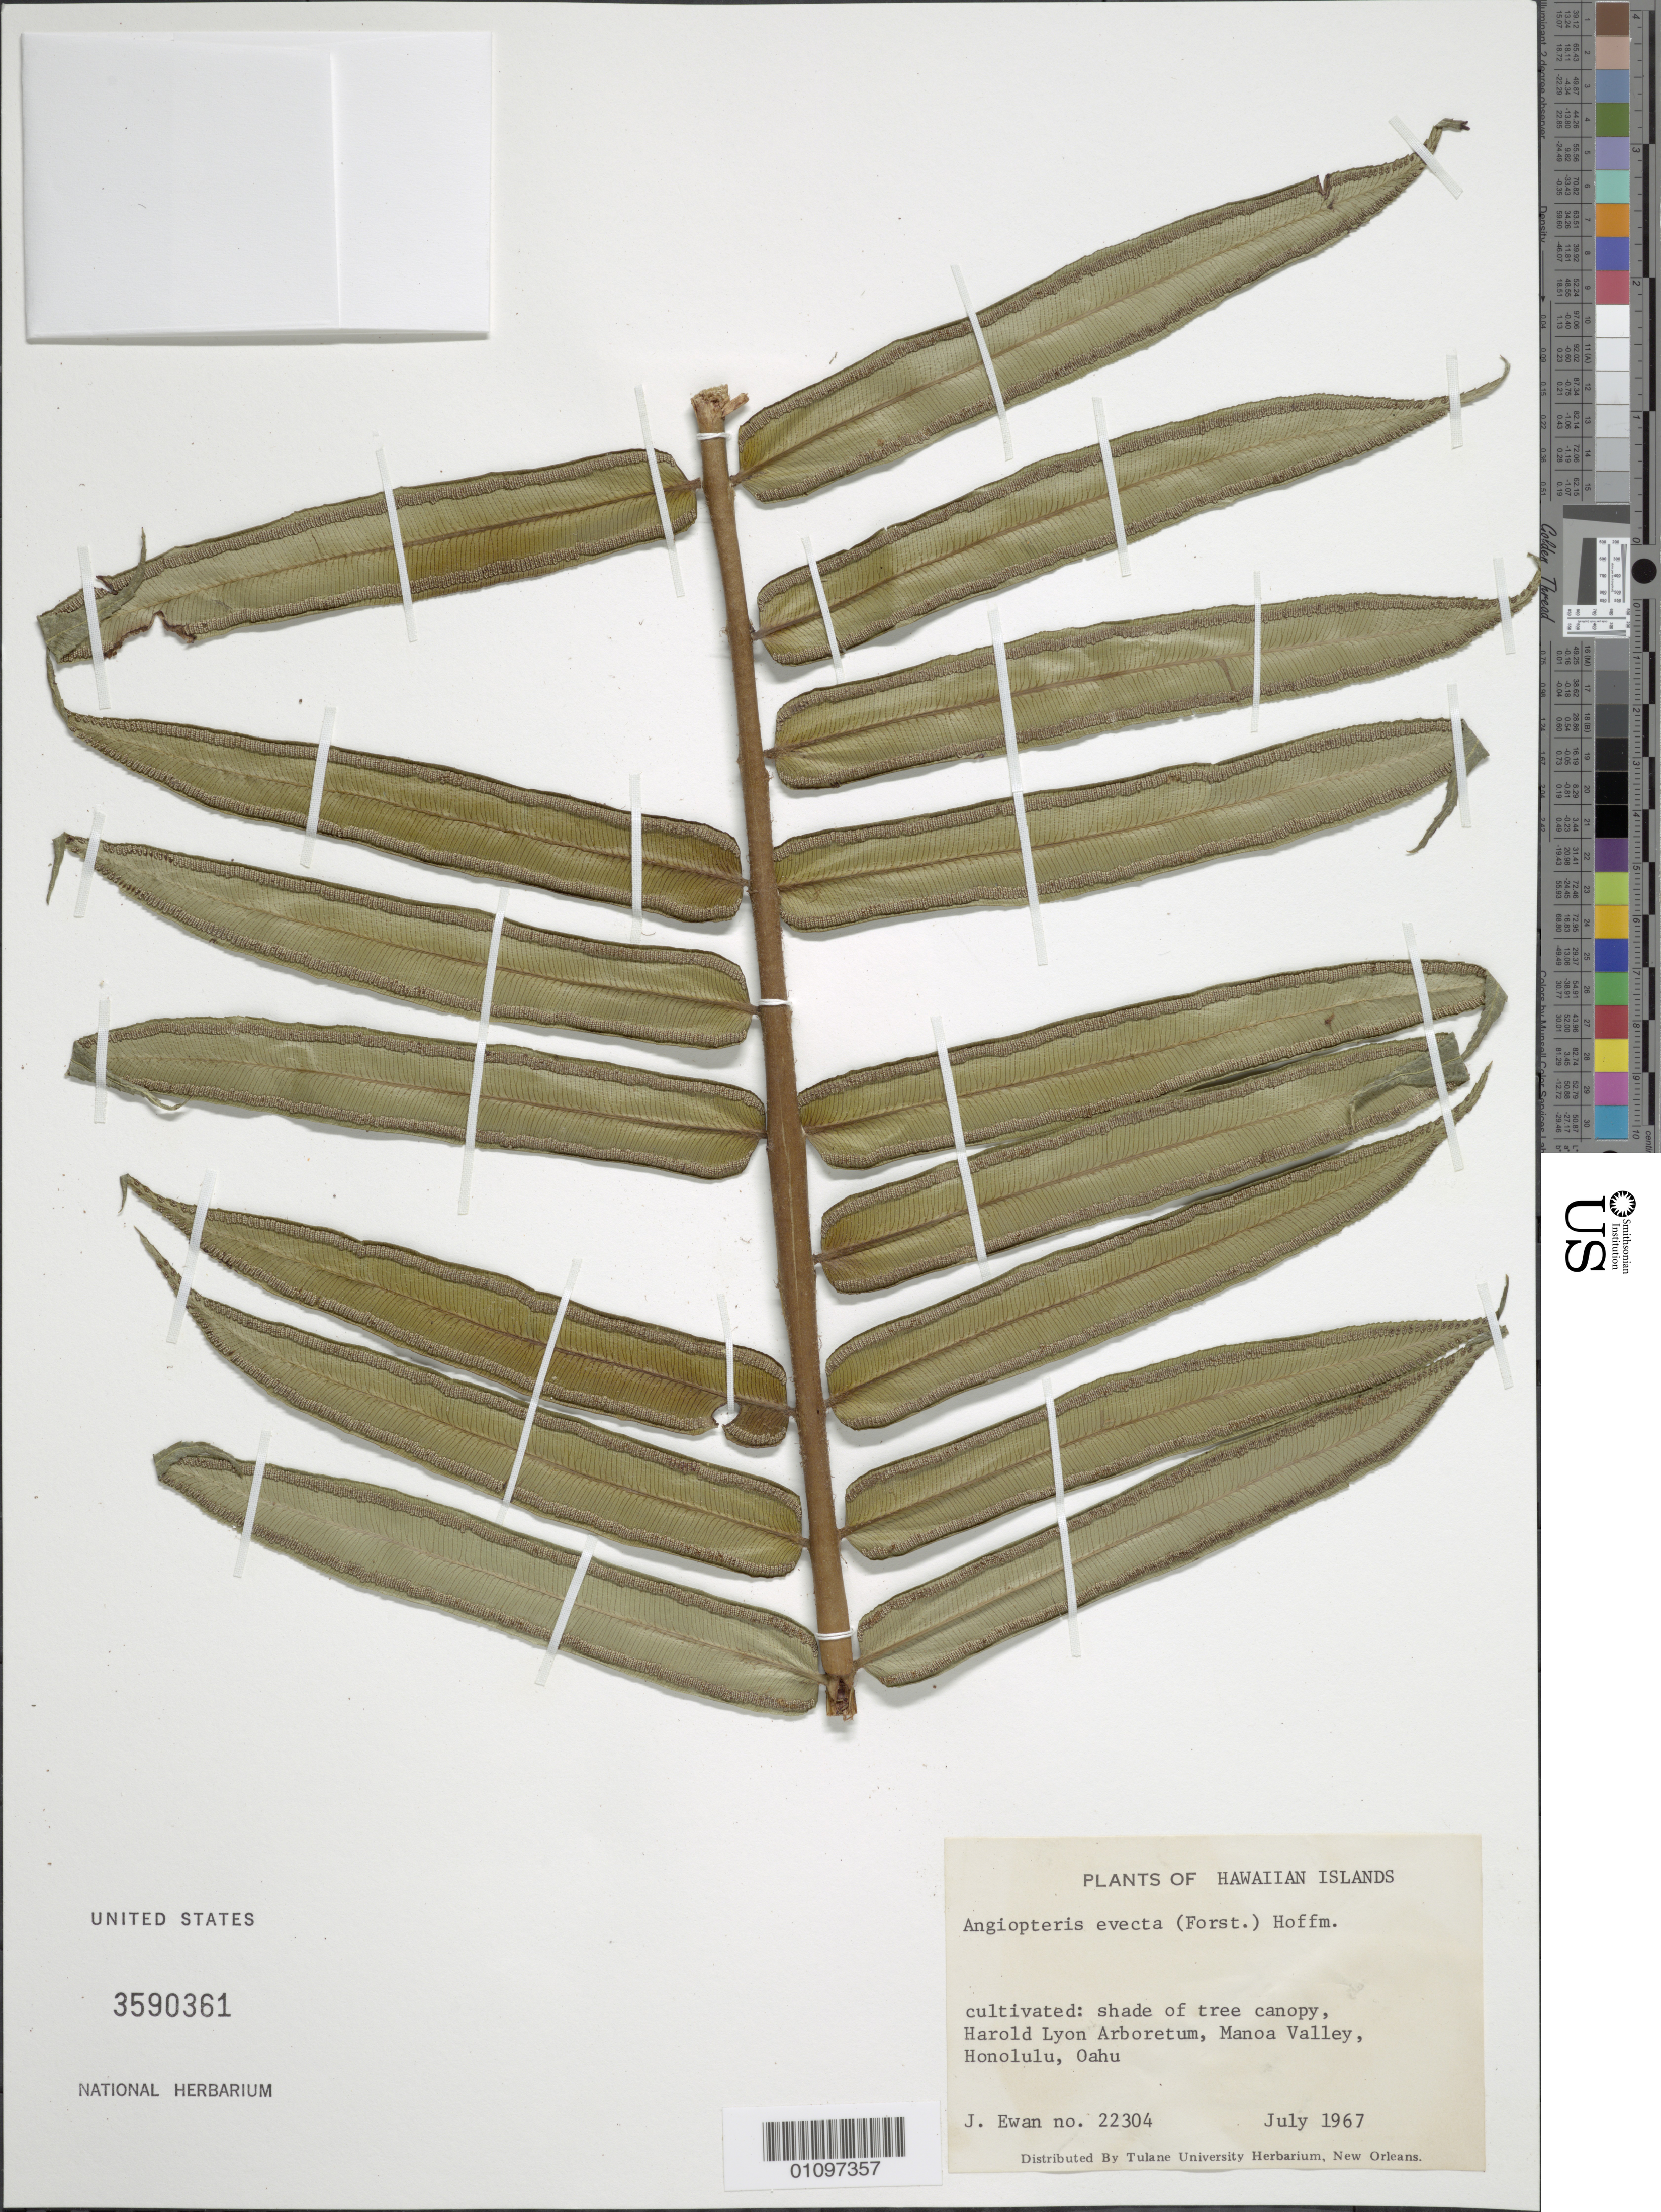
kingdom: Plantae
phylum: Tracheophyta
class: Polypodiopsida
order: Marattiales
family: Marattiaceae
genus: Angiopteris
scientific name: Angiopteris evecta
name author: (G. Forst.) Hoffm.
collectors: J. A. Ewan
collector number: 22304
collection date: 1967-07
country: United States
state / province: Hawaii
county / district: Honolulu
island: Oahu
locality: Honolulu, Manoa Valley, Harold Lyon Arboretum.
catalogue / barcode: US 3590361